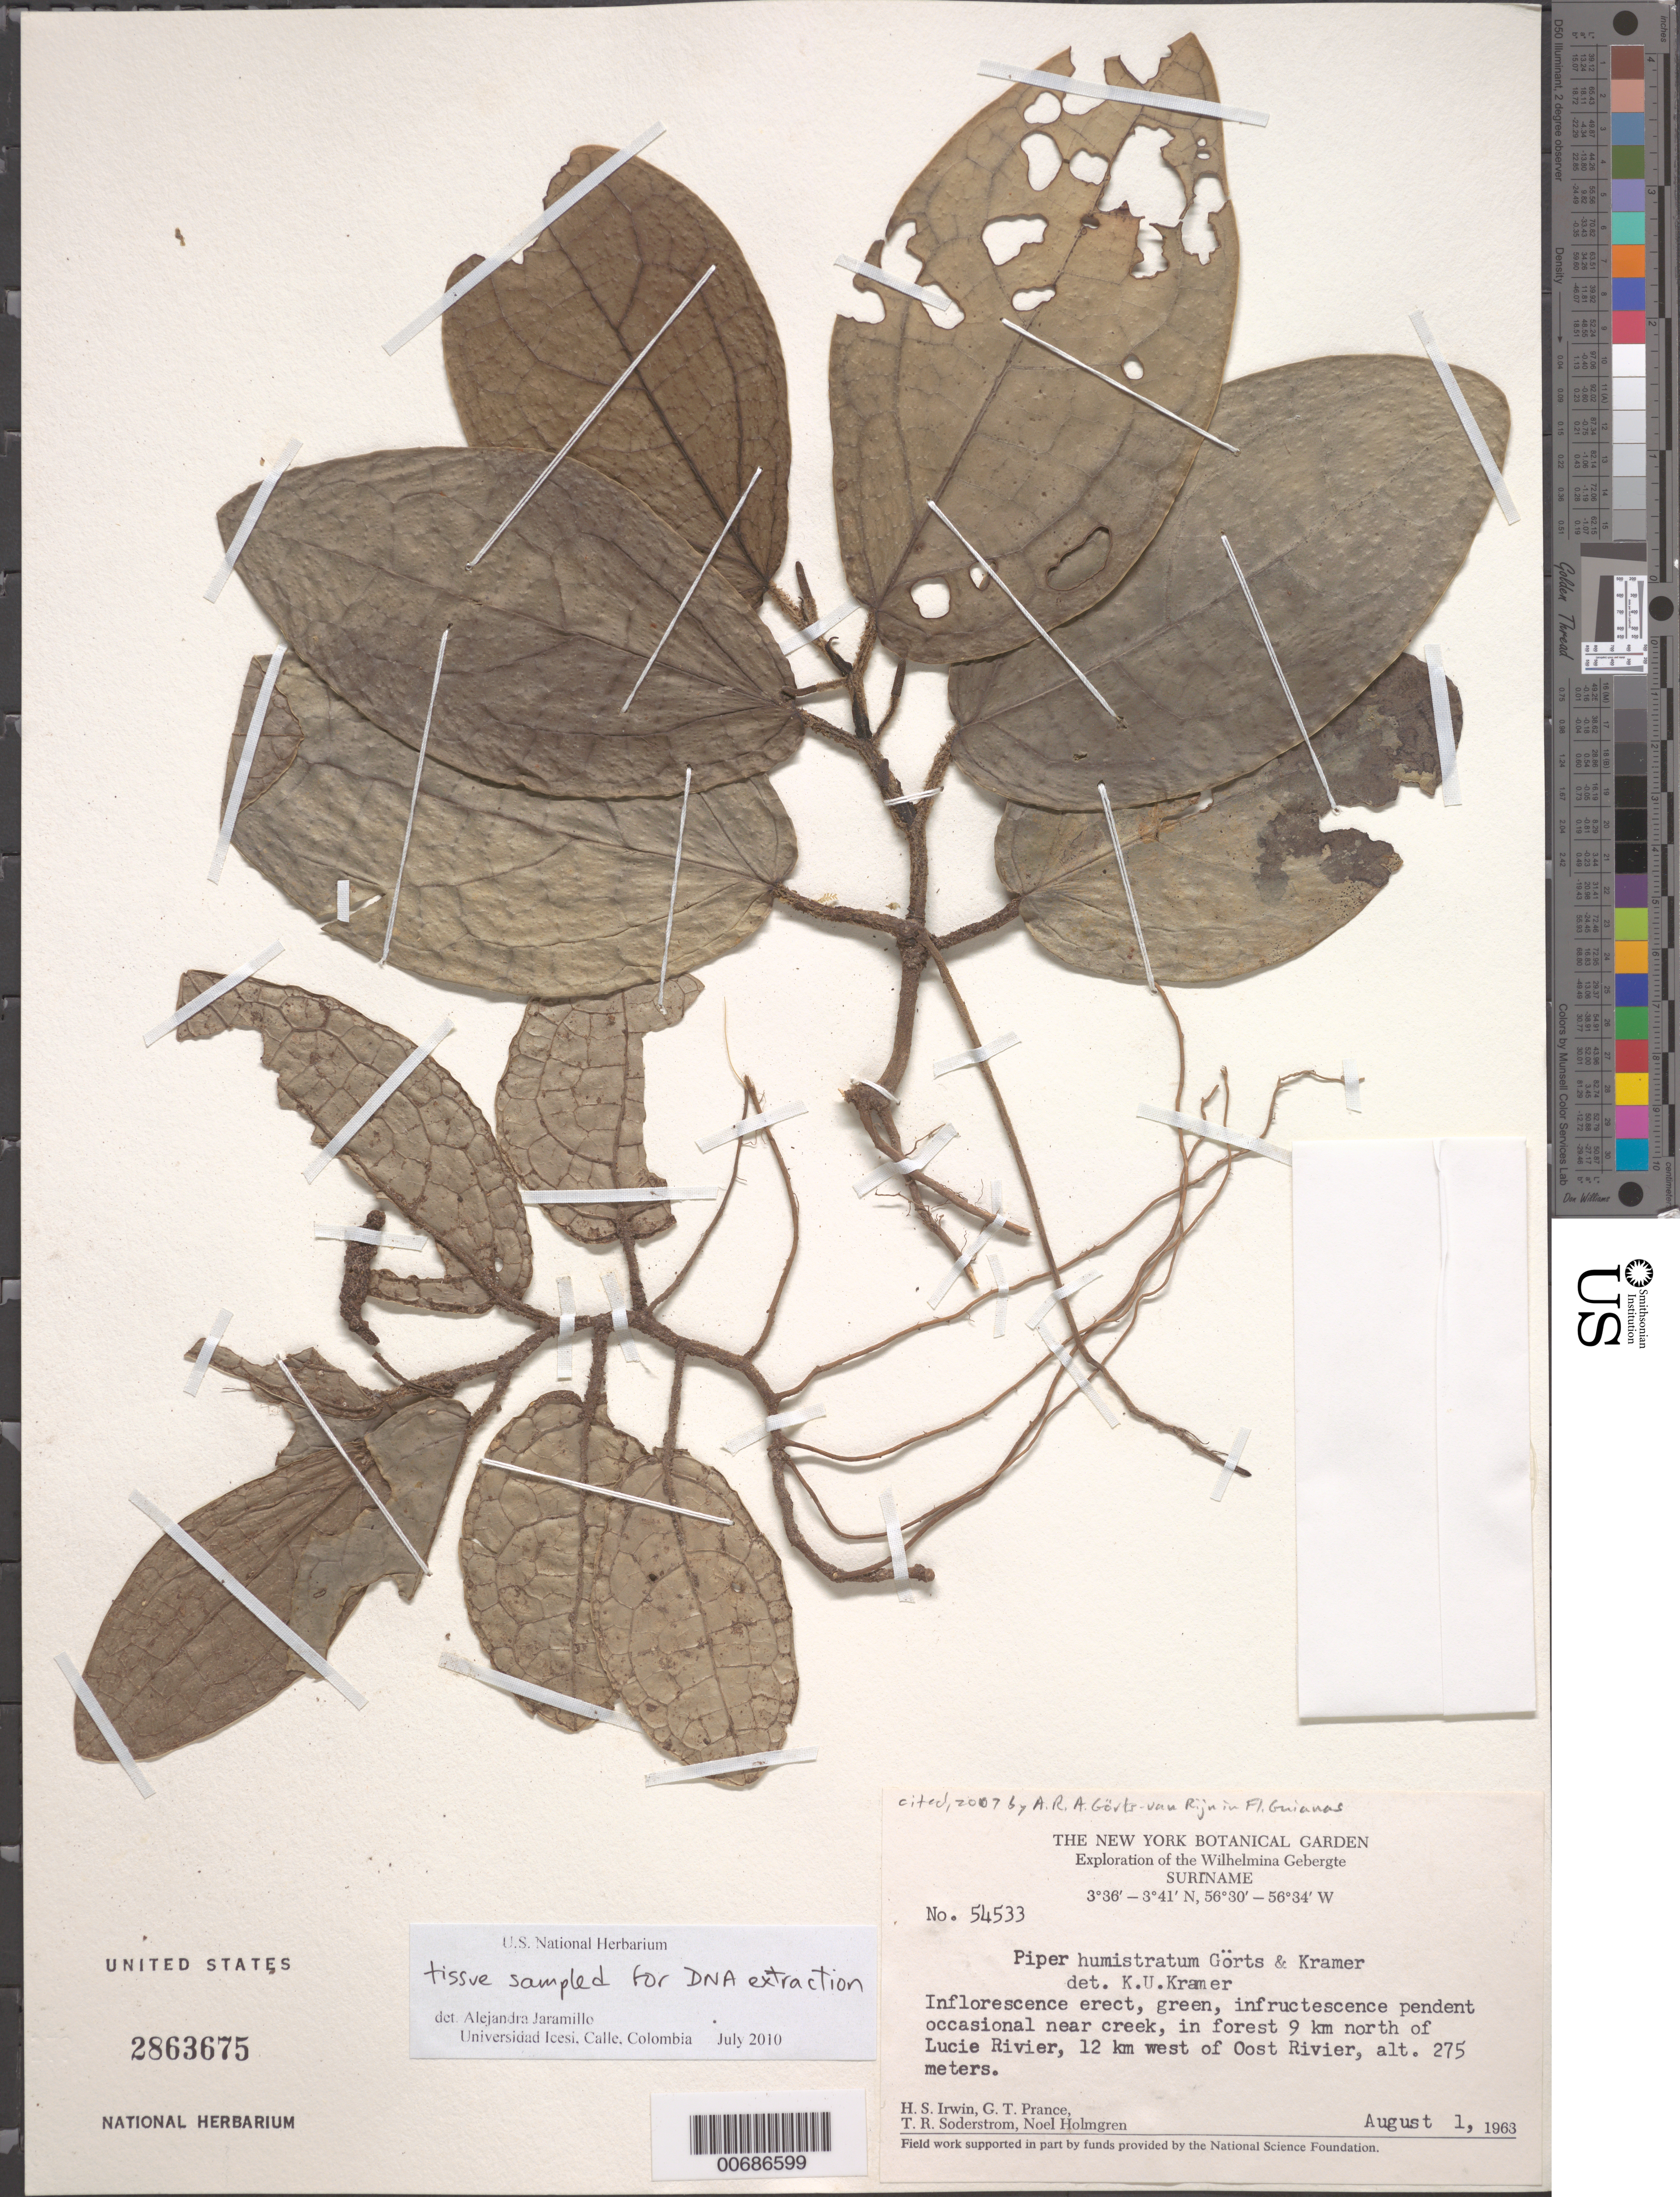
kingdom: Plantae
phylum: Tracheophyta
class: Magnoliopsida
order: Piperales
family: Piperaceae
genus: Piper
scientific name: Piper humistratum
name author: Görts & K.U. Kramer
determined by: Kramer, K. U.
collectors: H. Irwin, G. T. Prance, T. R. Soderstrom & N. H. Holmgren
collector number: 54533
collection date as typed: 1-Aug-63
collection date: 1963-08-01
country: Suriname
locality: Lucie R., 9 km N of and 12 km W of Oost R., Wilhelmina Gebergte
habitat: Forest; near creek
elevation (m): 275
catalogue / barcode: US 2863675